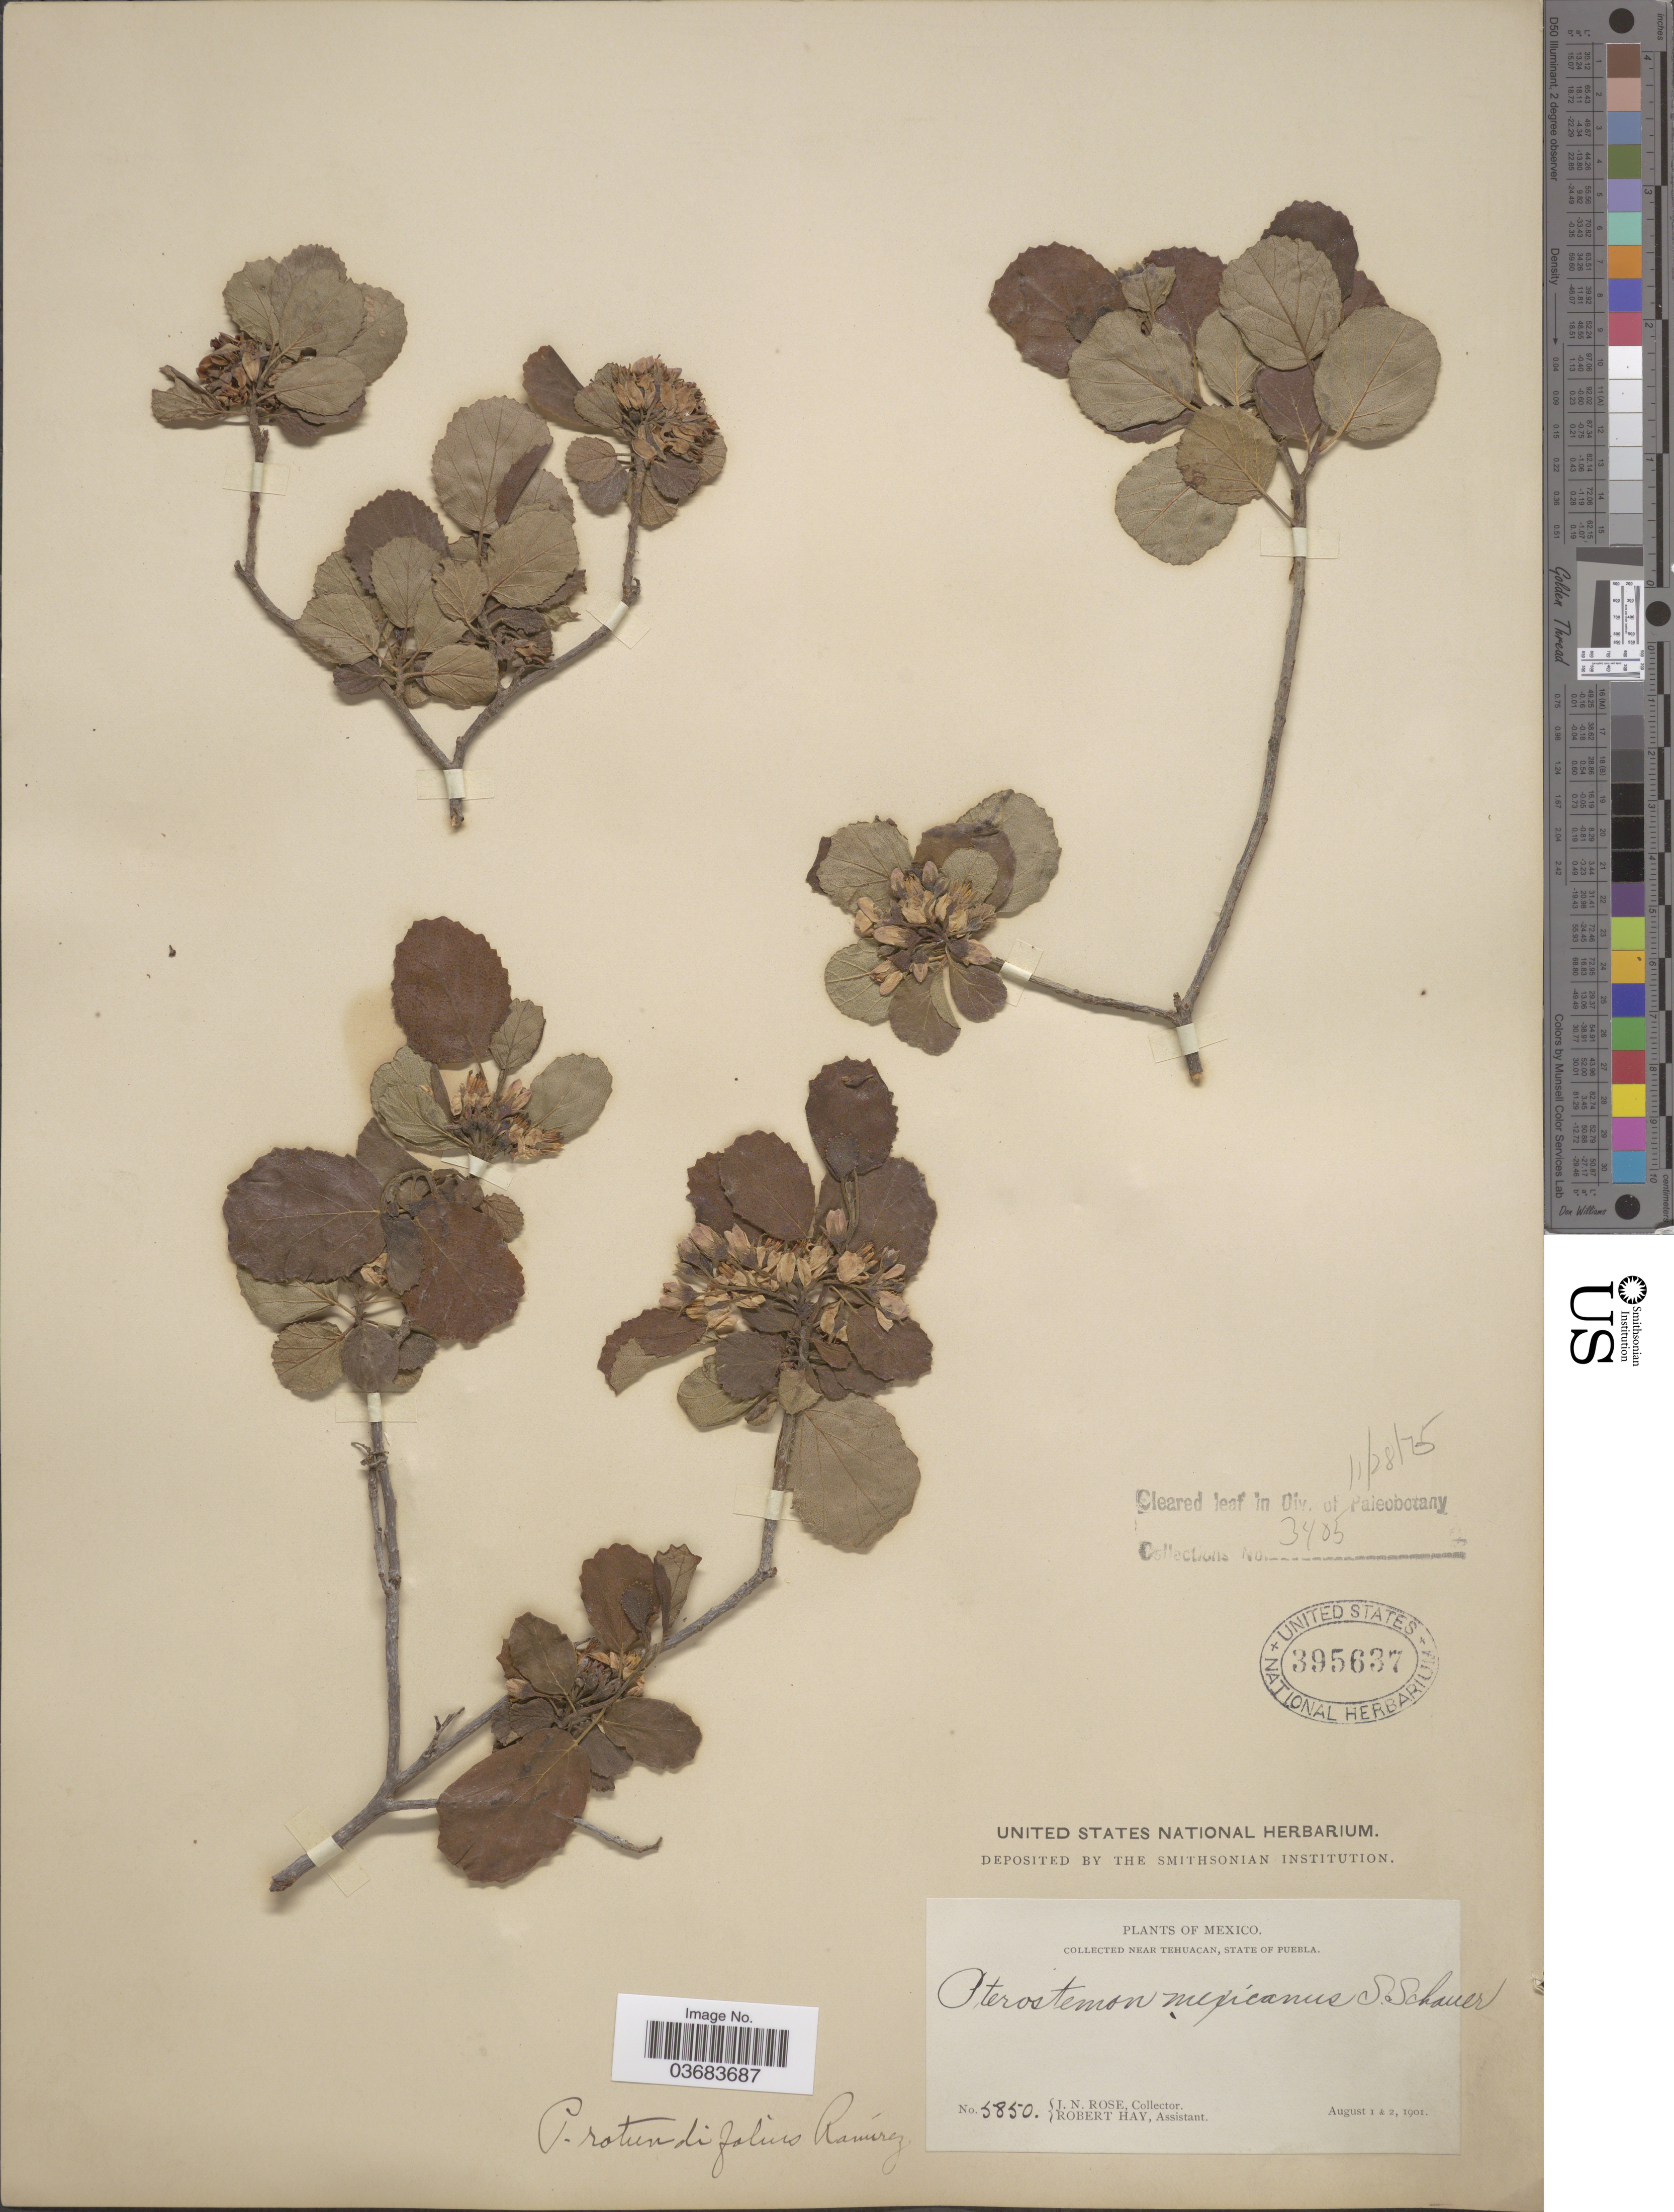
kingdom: Plantae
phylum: Tracheophyta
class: Magnoliopsida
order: Saxifragales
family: Iteaceae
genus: Pterostemon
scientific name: Pterostemon rotundifolius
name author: Ramírez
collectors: J. N. Rose & R. H. Hay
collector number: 5850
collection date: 1901-08-01/1901-08-02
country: Mexico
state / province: Puebla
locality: Near Tehuacan.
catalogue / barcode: US 395637